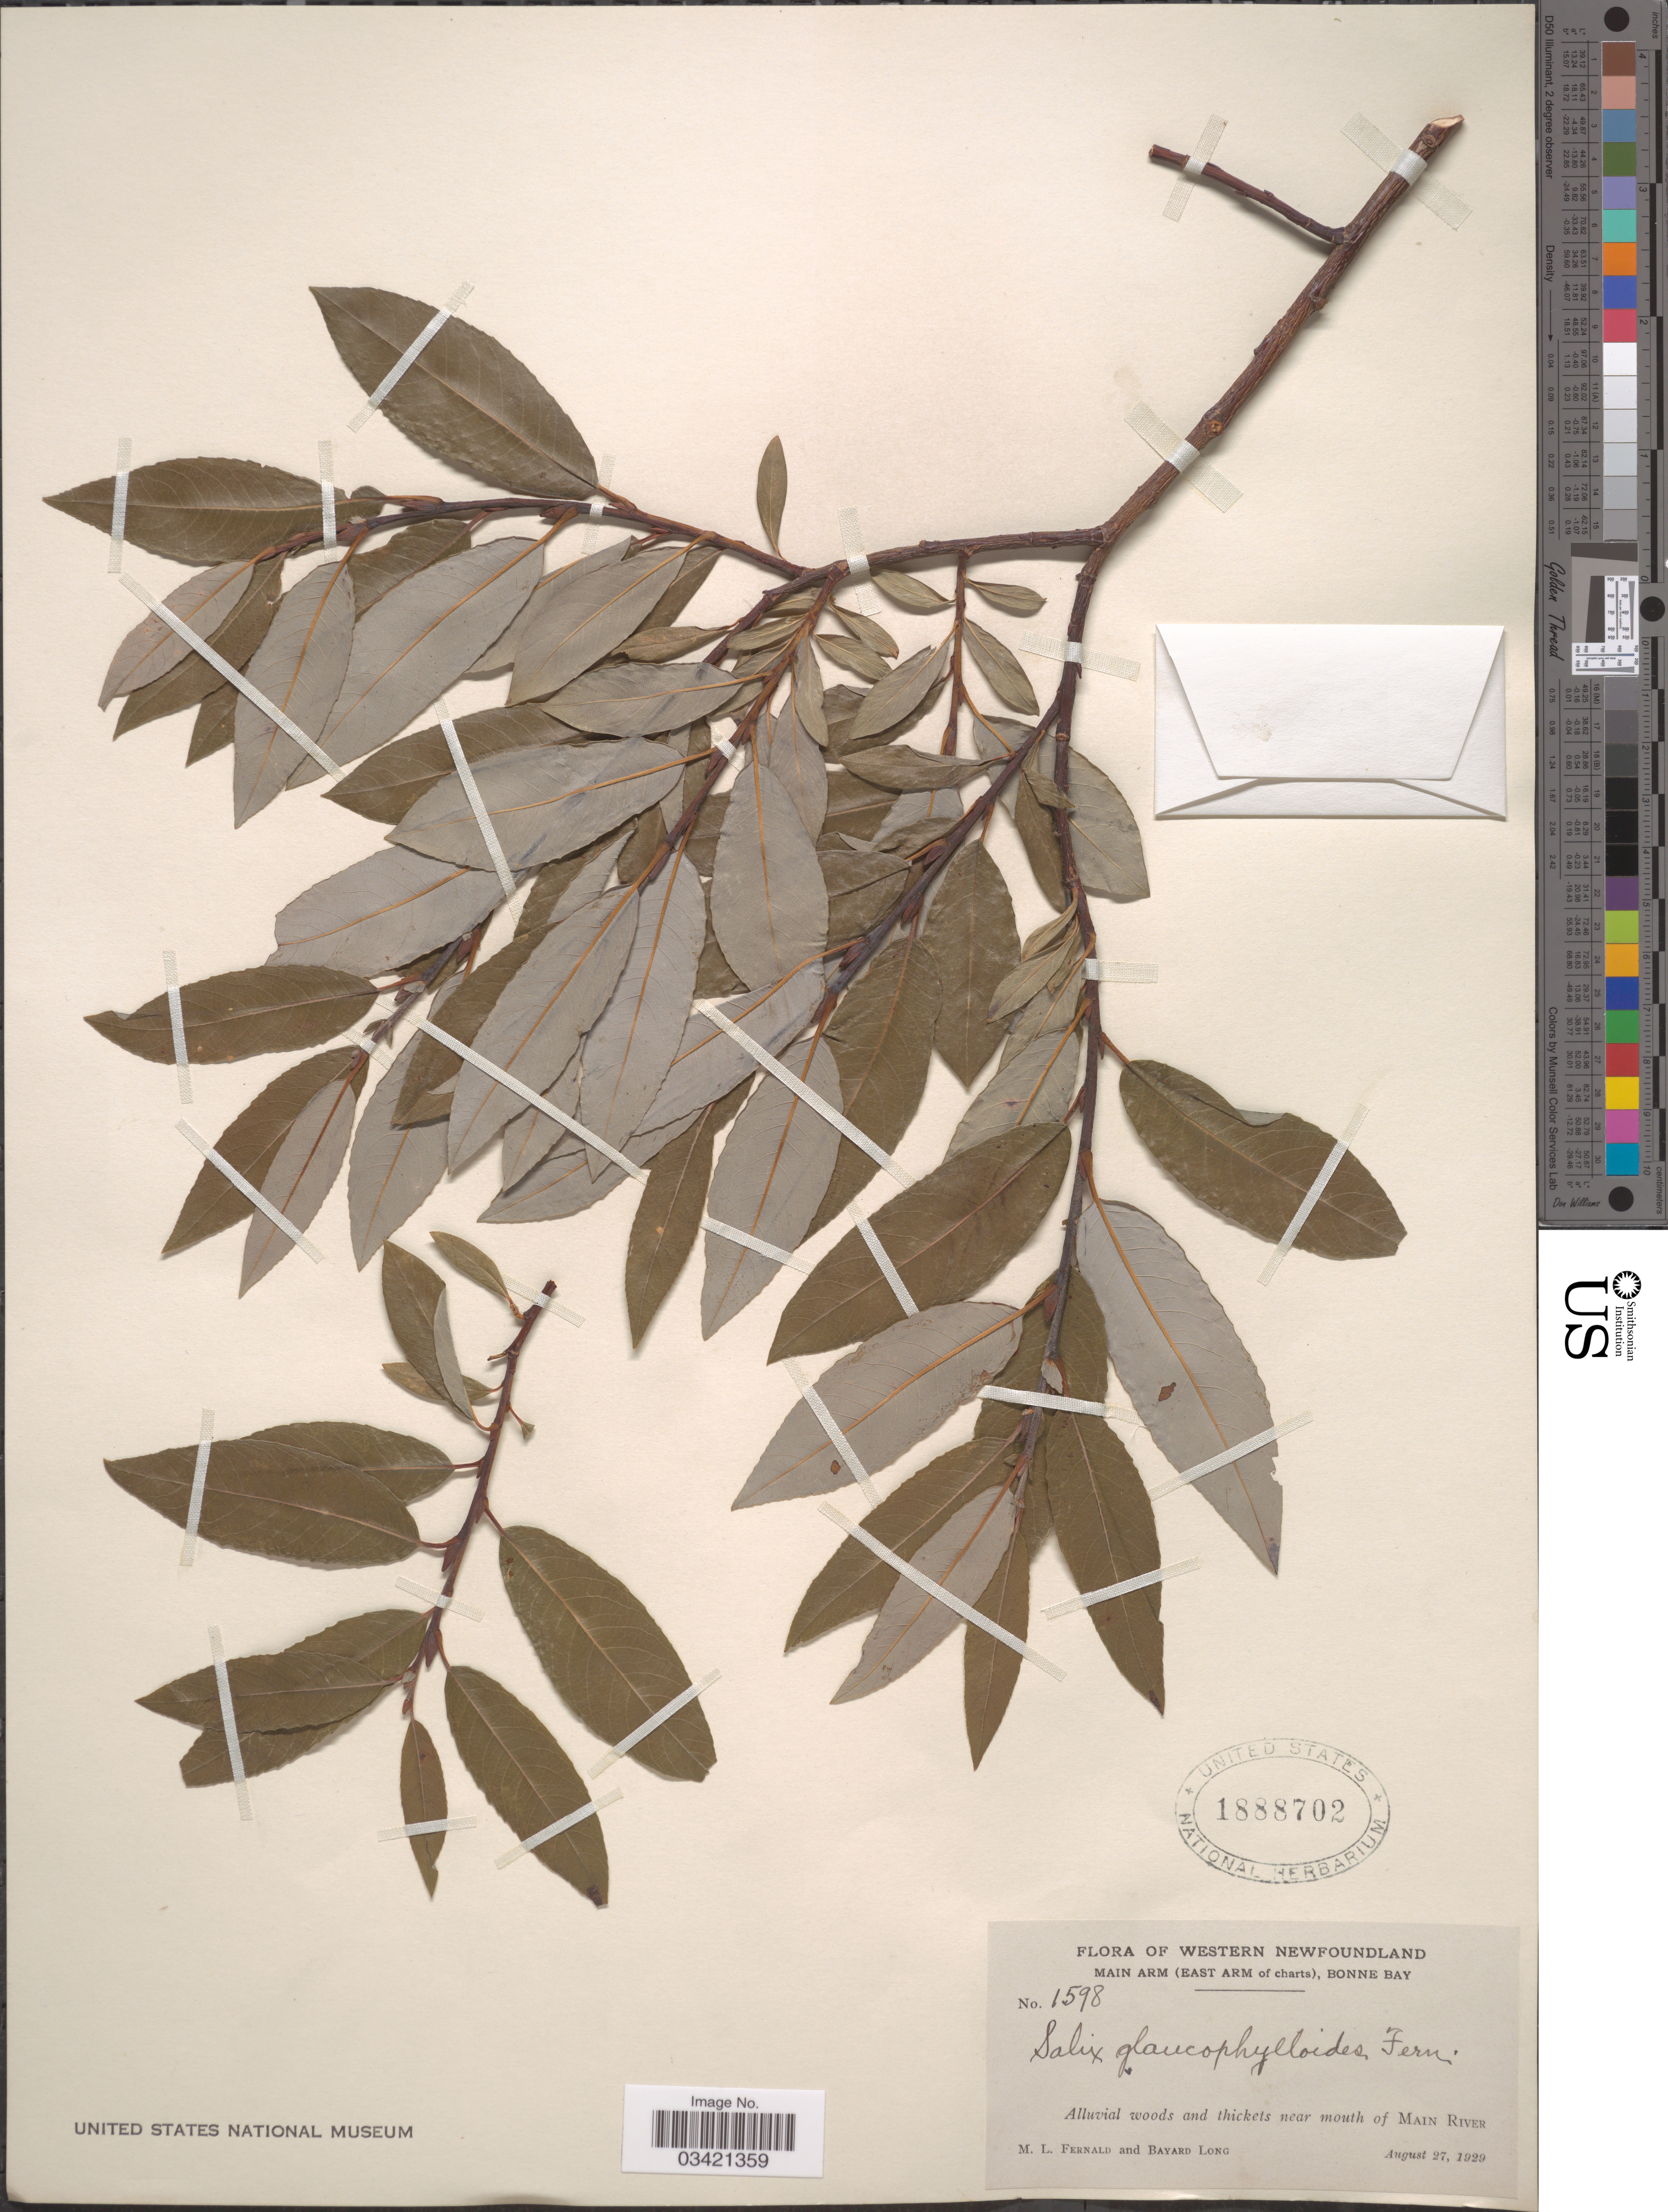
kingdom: Plantae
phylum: Tracheophyta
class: Magnoliopsida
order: Malpighiales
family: Salicaceae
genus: Salix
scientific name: Salix glaucophylla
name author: Andersson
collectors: M. L. Fernald & B. Long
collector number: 1598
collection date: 1929-08-27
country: Canada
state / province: Newfoundland and Labrador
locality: Western Newfoundland. Main Arm (East Arm of charts), Bonne Bay. Alluvial woods and thickets near mouth of Main River.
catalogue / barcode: US 1888702